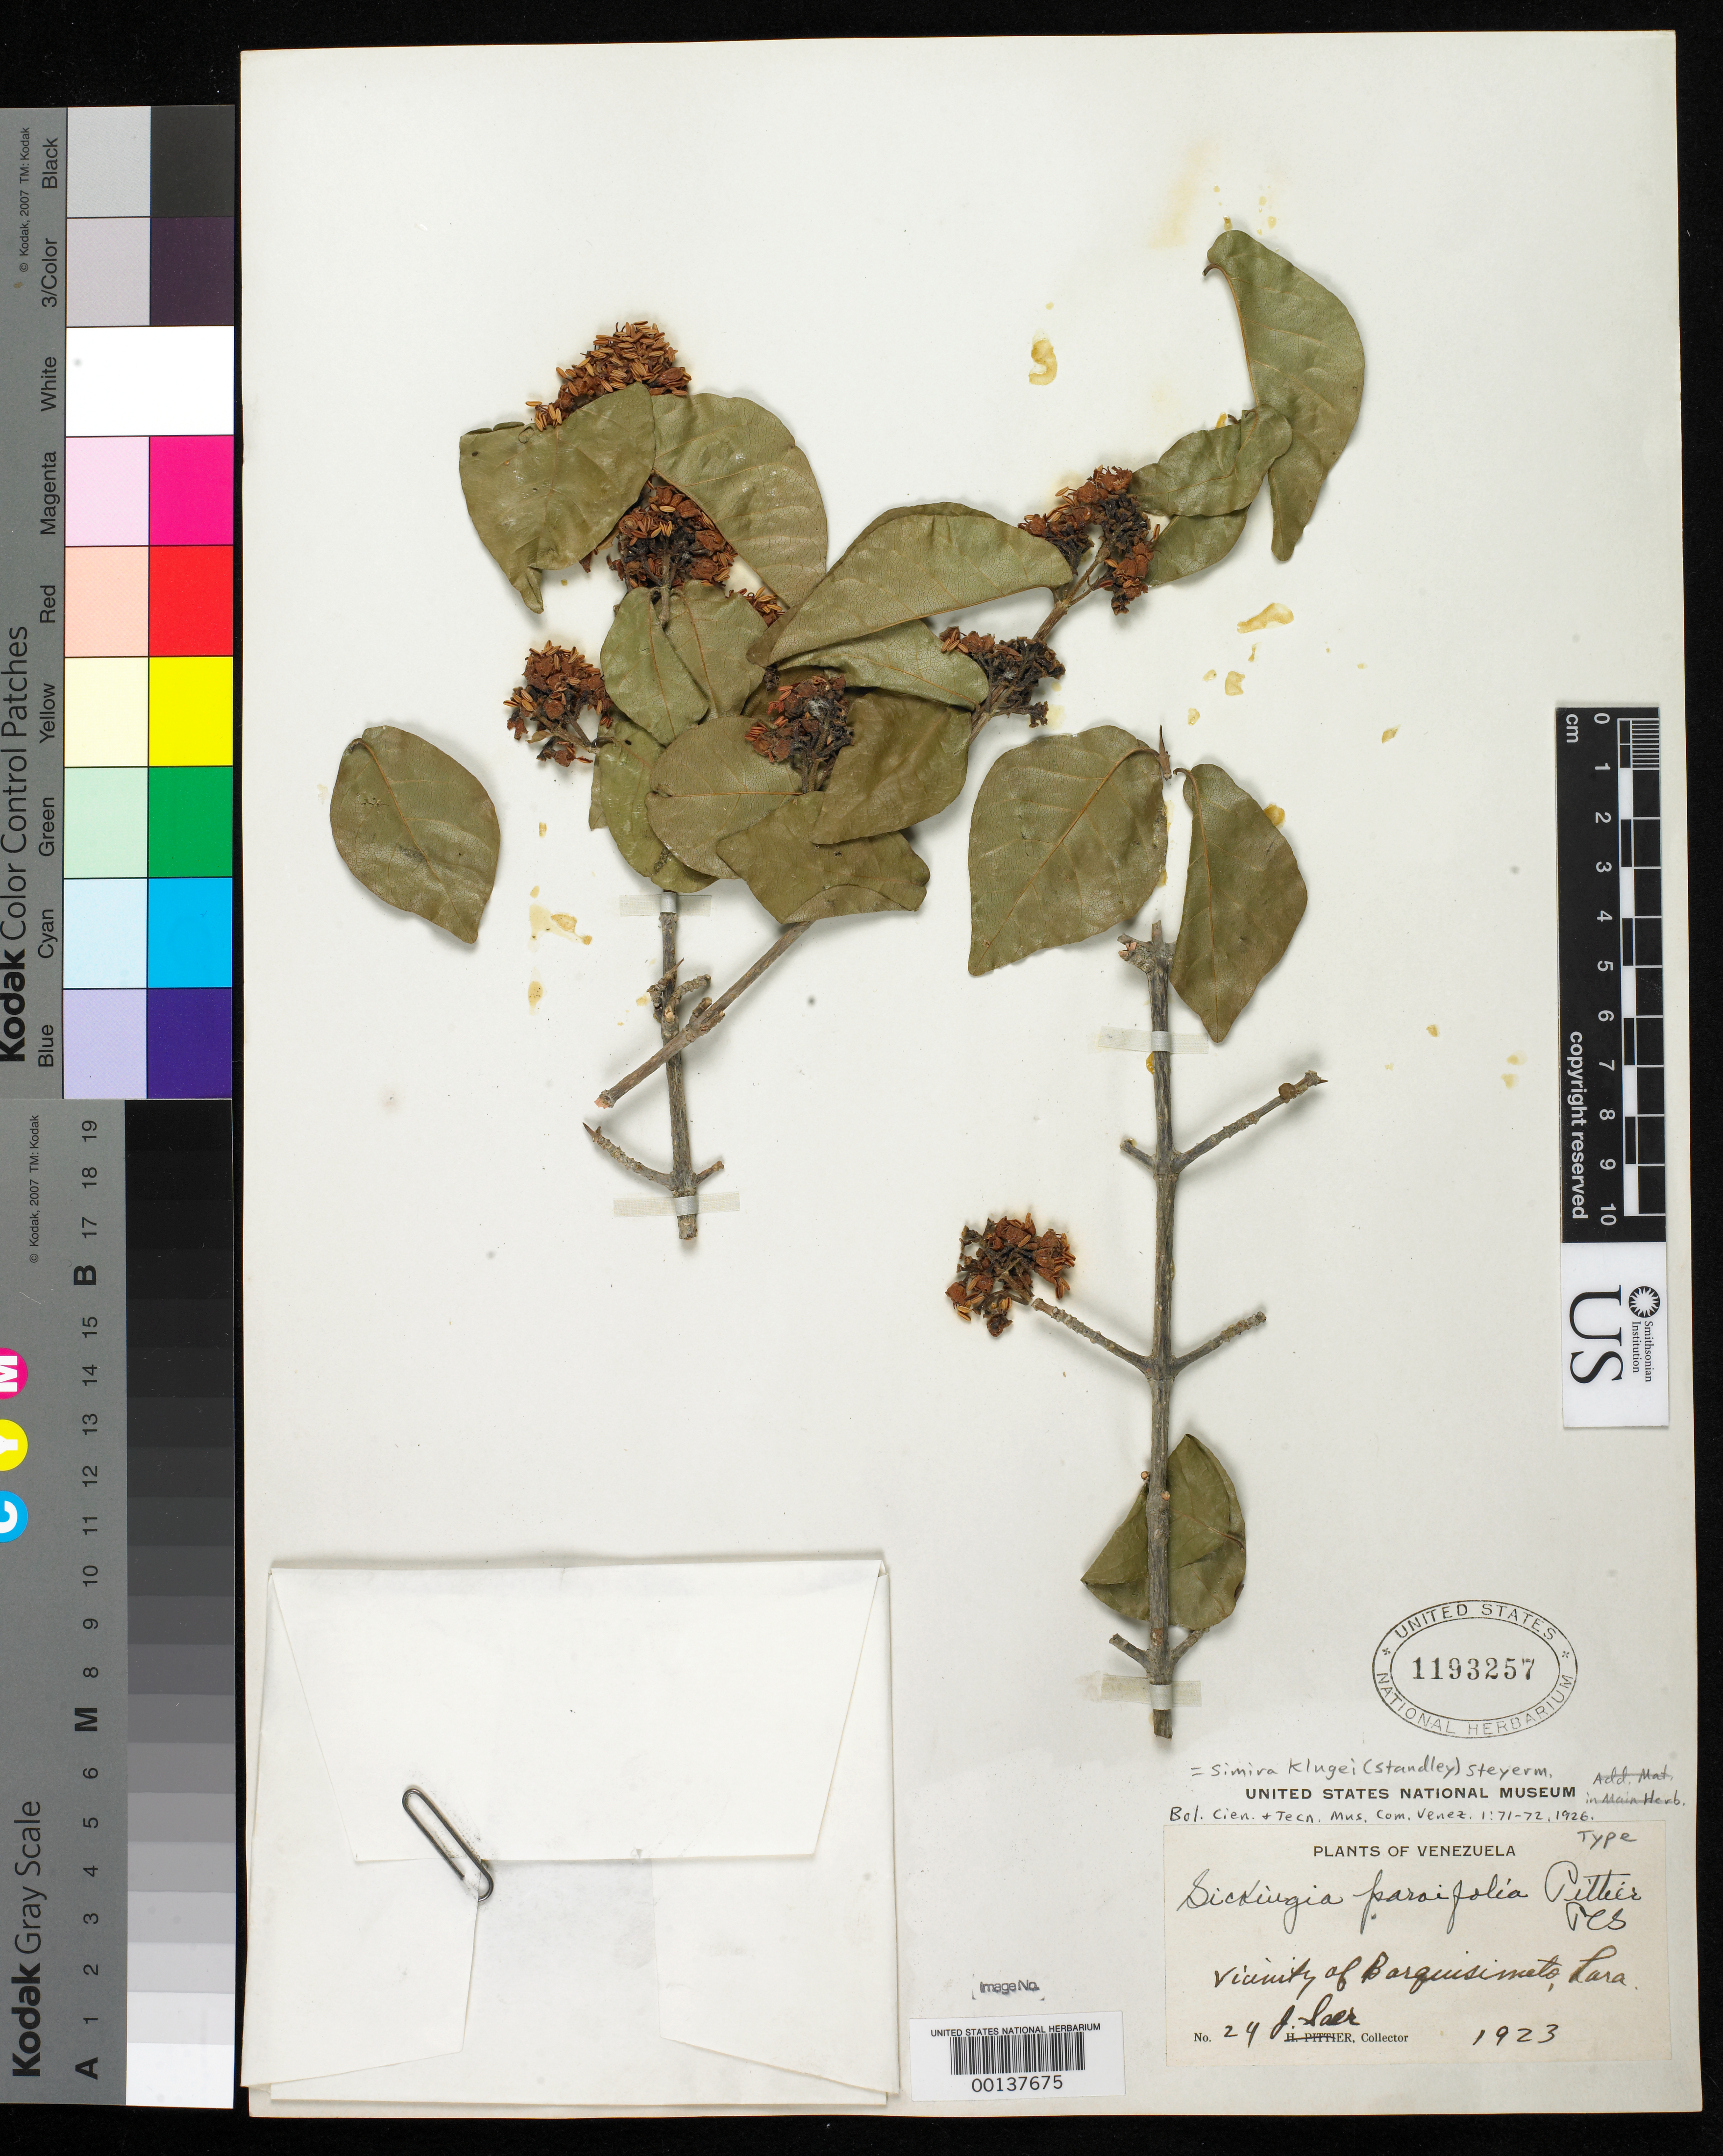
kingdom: Plantae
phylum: Tracheophyta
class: Magnoliopsida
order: Gentianales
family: Rubiaceae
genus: Sickingia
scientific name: Sickingia parvifolia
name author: Pittier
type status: Type Collection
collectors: J. Saer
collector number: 24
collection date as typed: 1923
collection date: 1923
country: Venezuela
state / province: Lara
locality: Vicinity of Barquisimeto.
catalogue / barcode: US 1193257